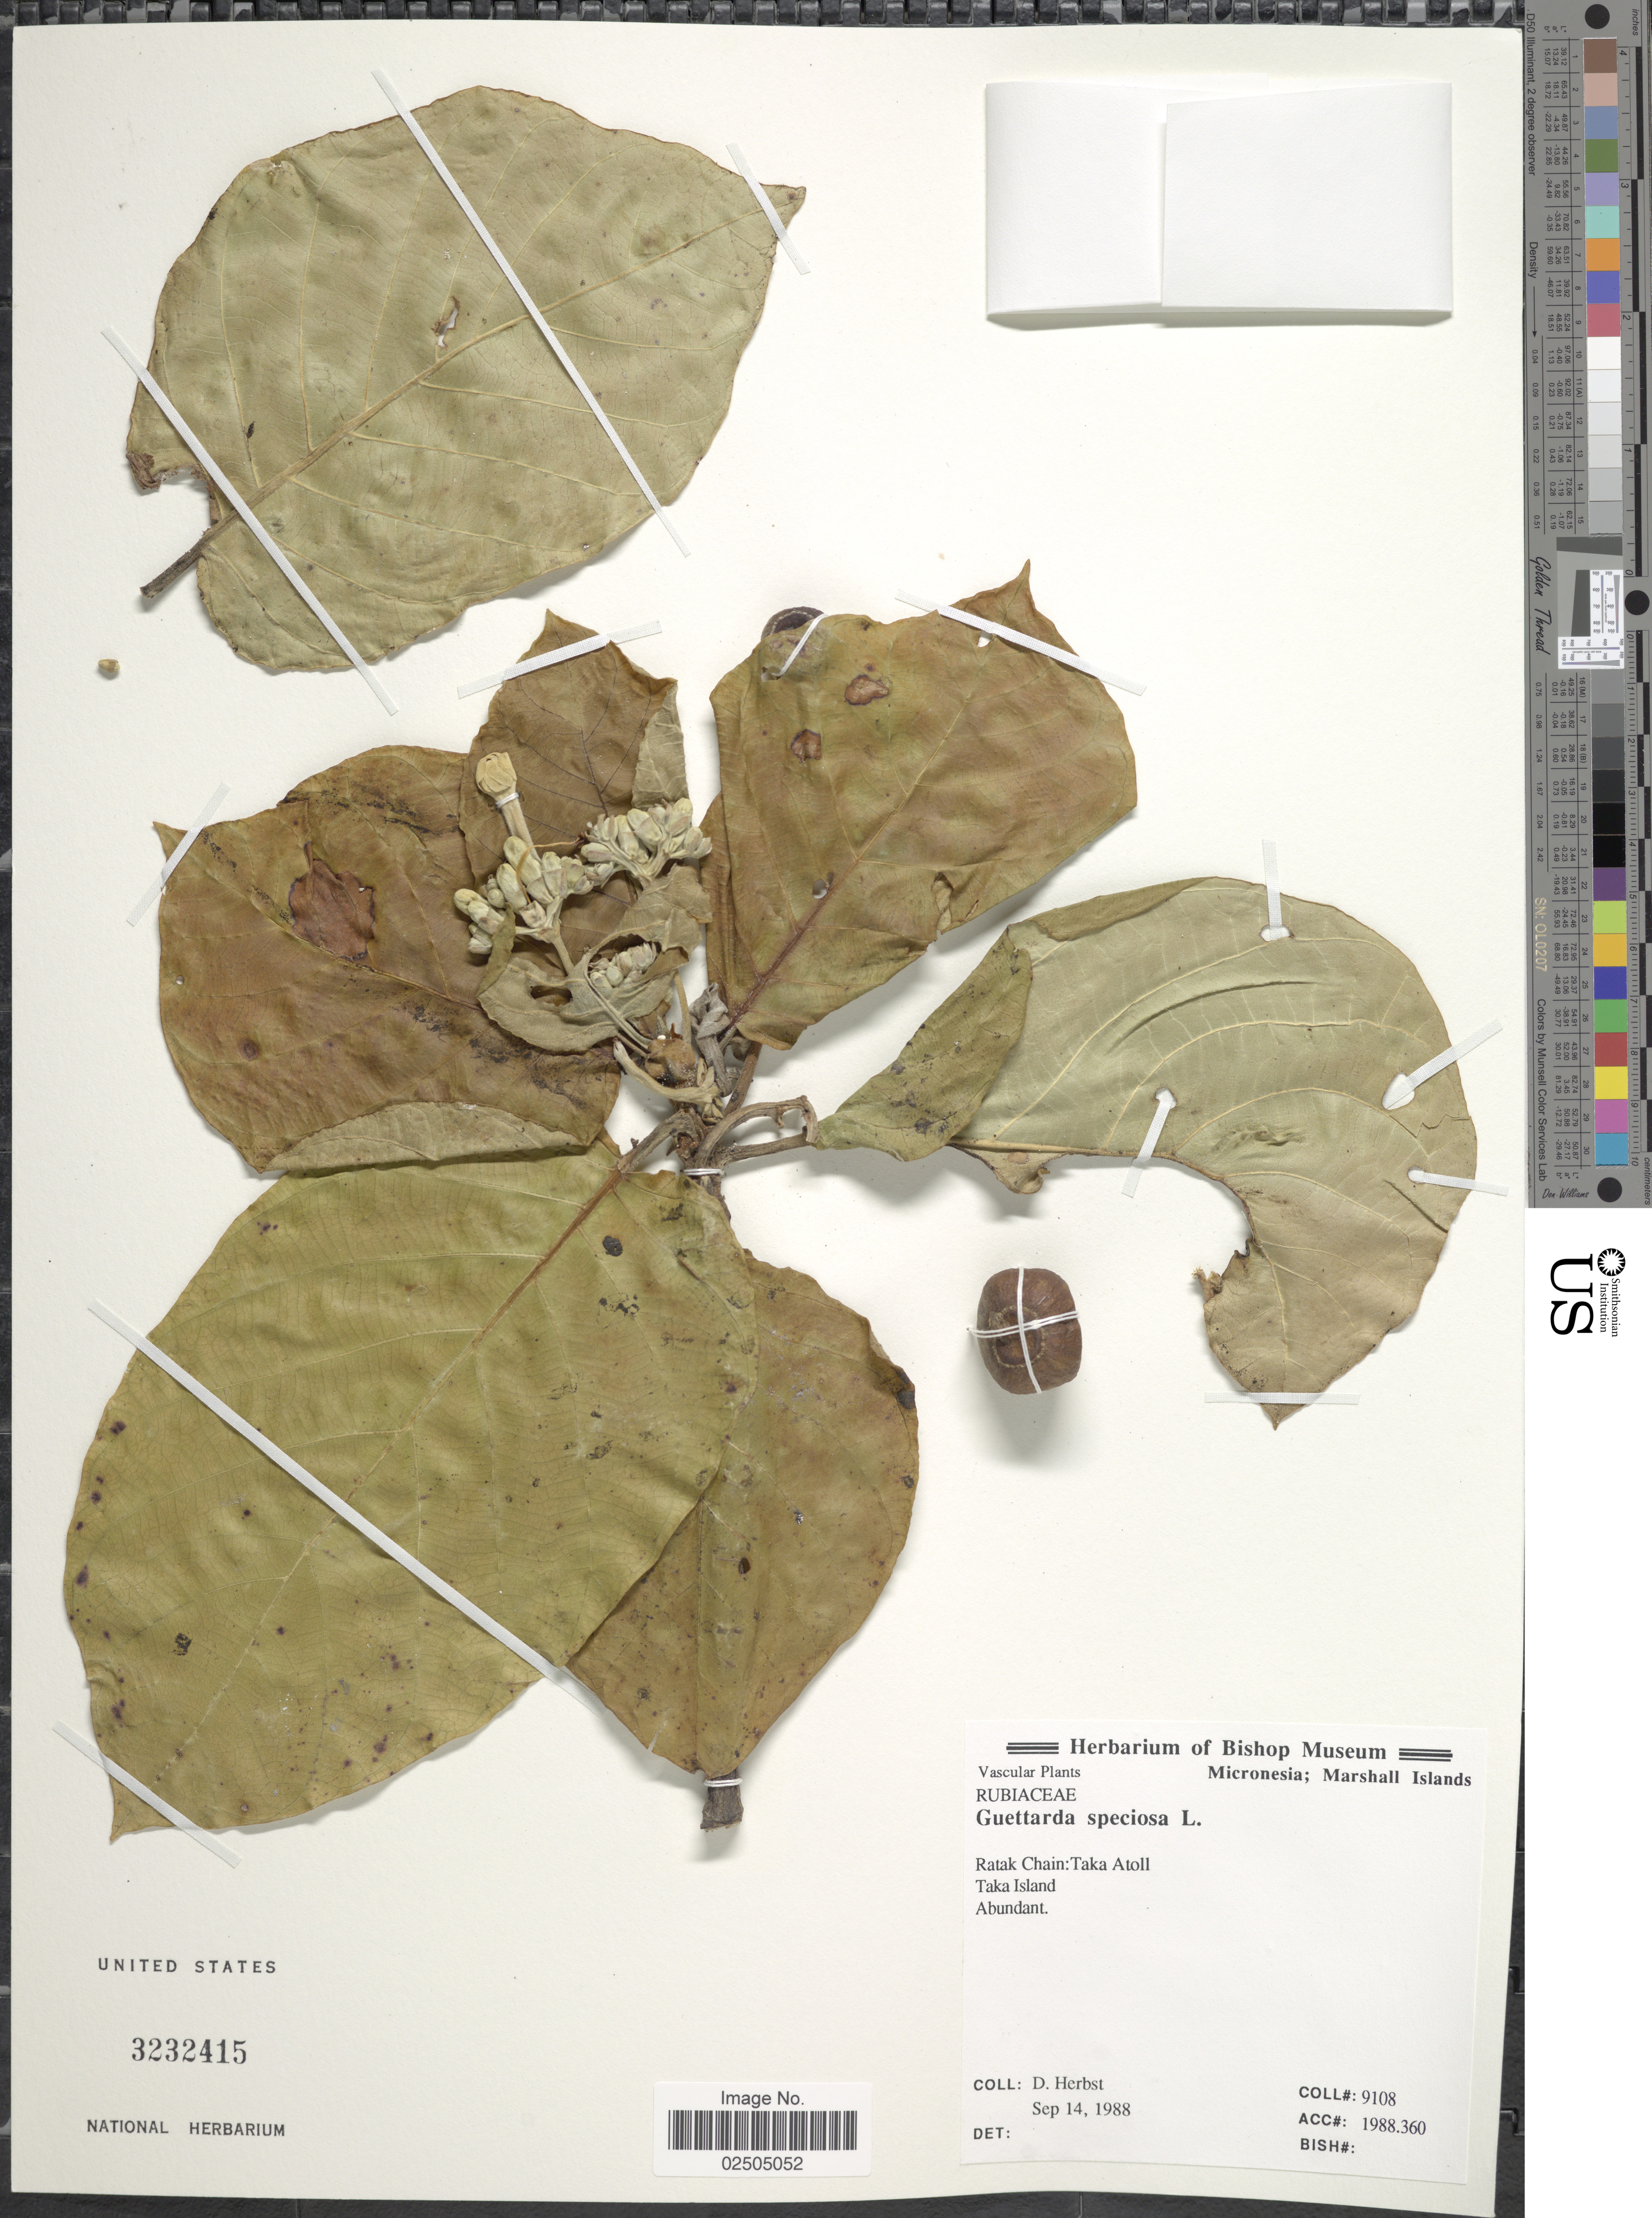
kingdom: Plantae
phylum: Tracheophyta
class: Magnoliopsida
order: Gentianales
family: Rubiaceae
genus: Guettarda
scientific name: Guettarda speciosa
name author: L.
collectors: D. Herbst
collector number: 9108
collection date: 1988-09-14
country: Marshall Islands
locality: Ratak Chain: Taka Atoll, Taka Island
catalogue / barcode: US 3232415